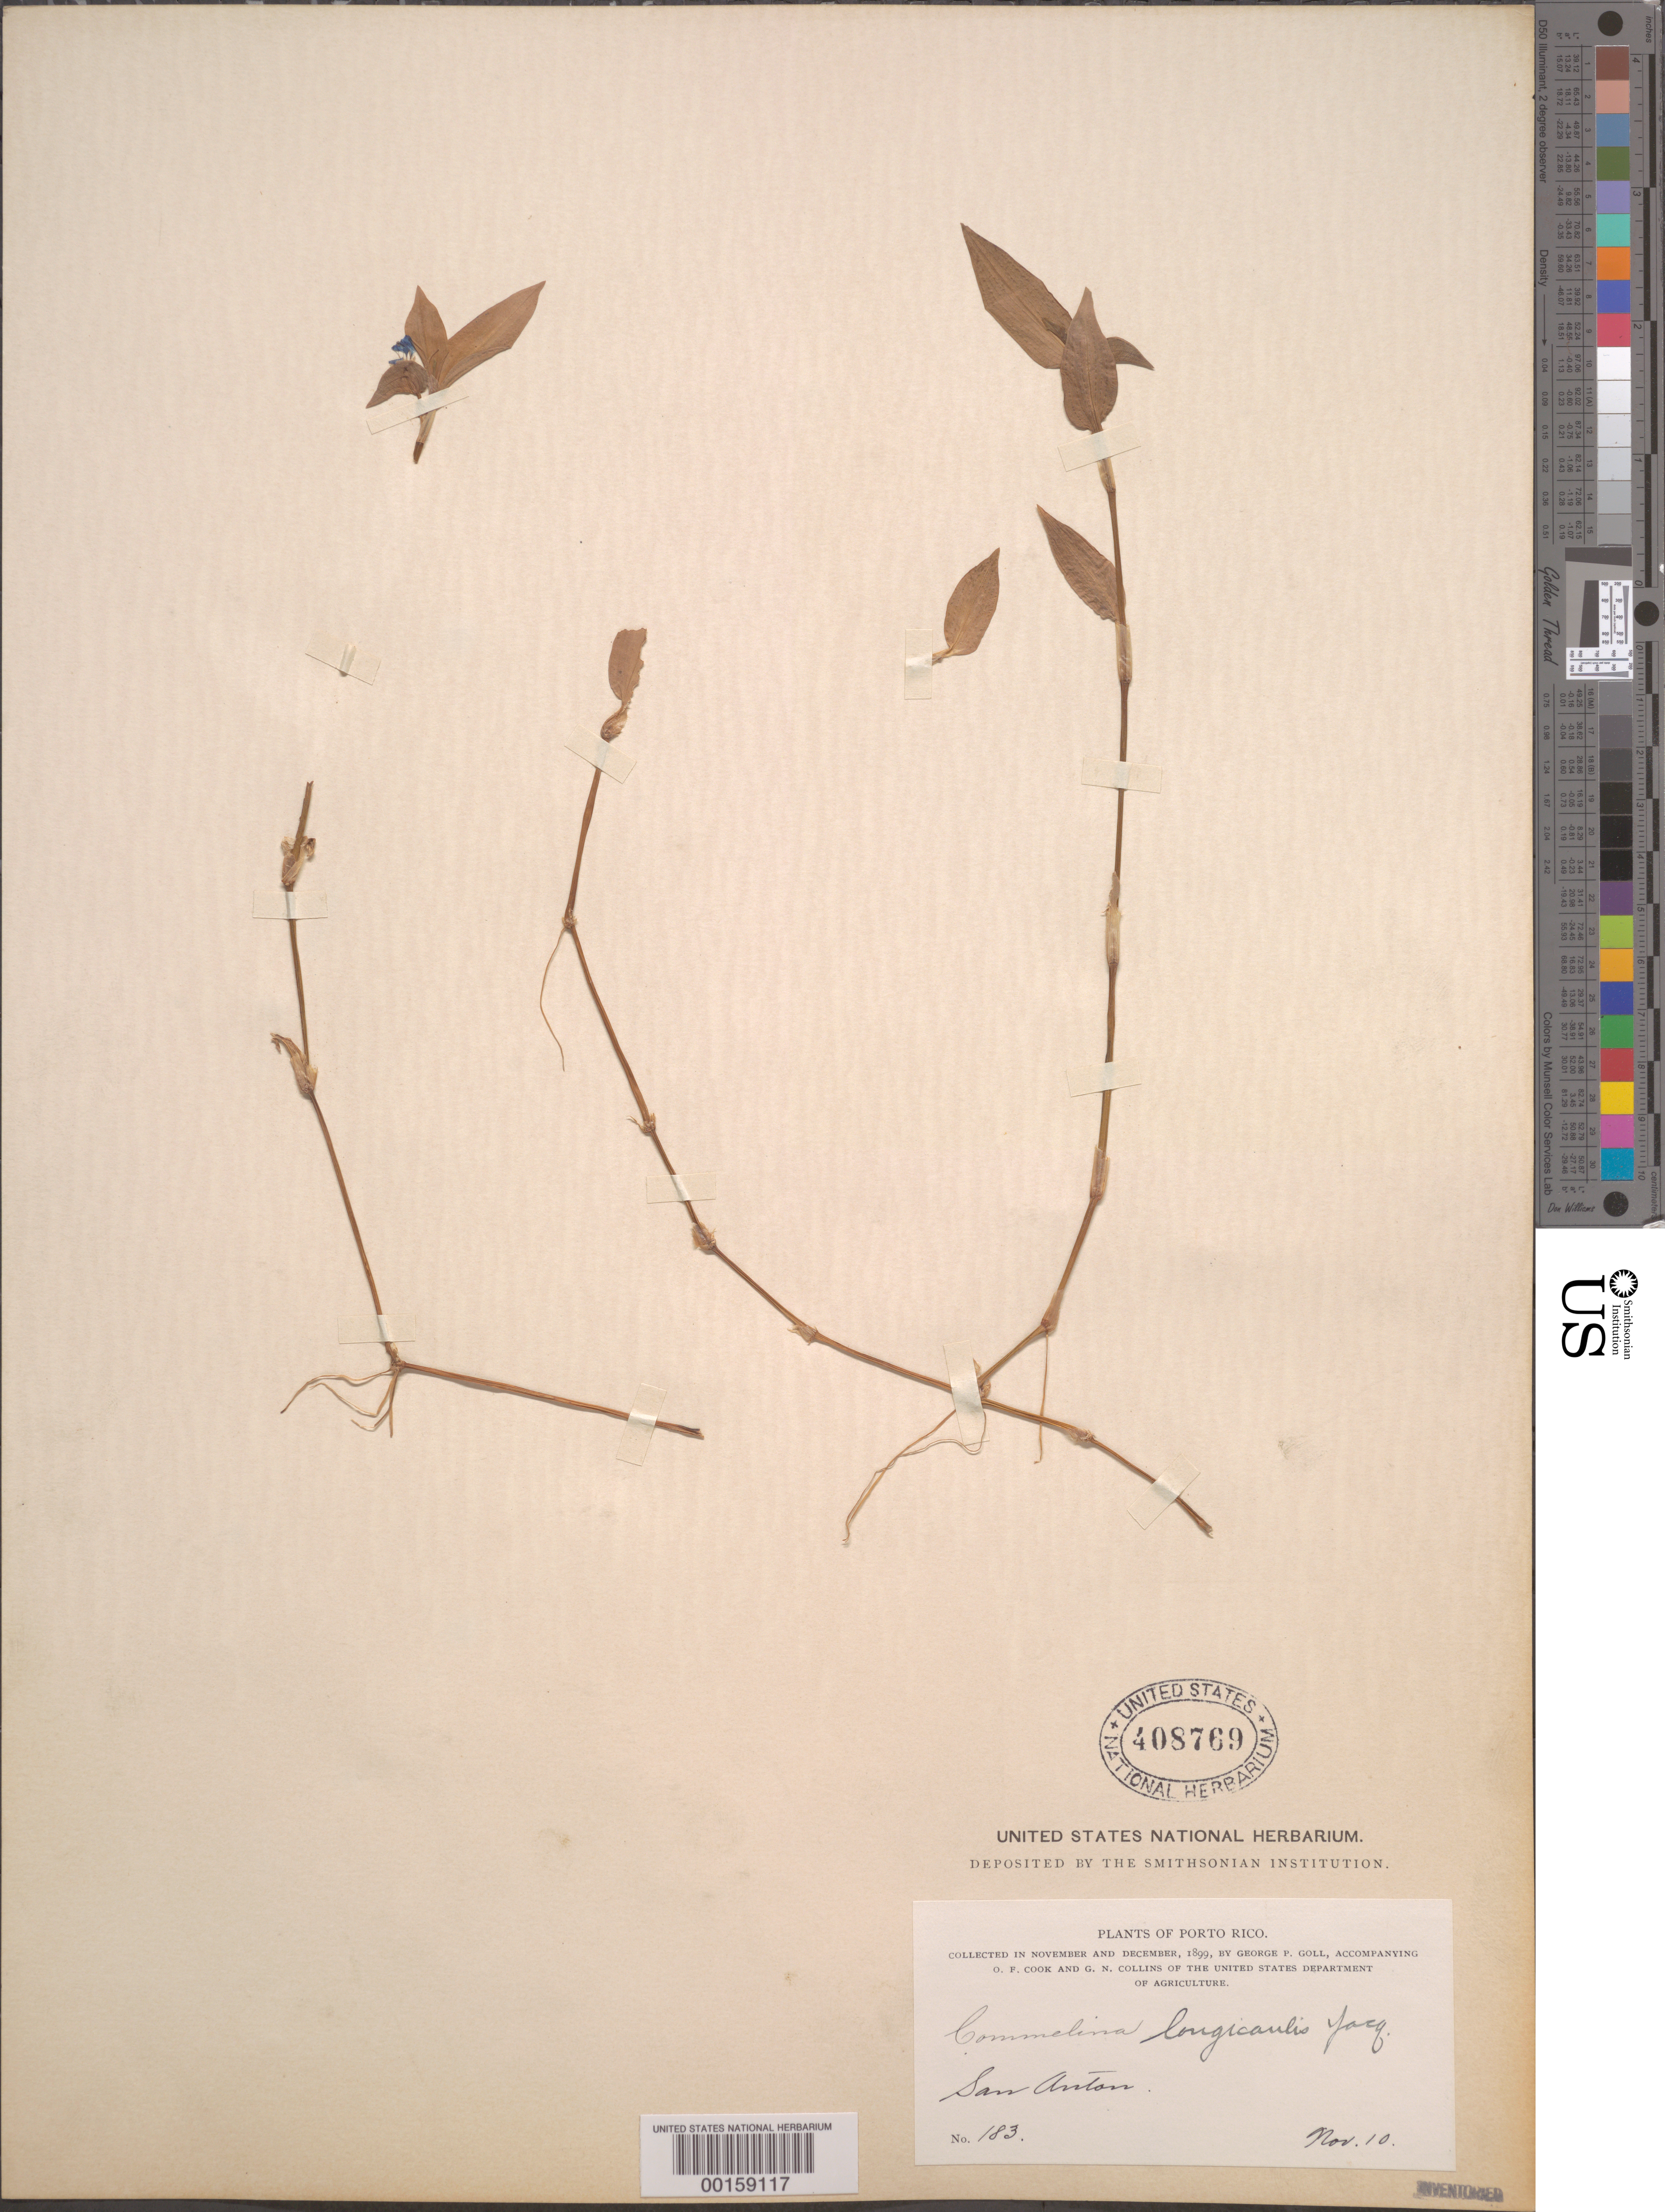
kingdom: Plantae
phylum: Tracheophyta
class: Liliopsida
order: Commelinales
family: Commelinaceae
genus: Commelina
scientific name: Commelina diffusa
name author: Burm. f.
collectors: G. Goll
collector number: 183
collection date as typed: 10 Nov 1899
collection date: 1899-11-10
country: Puerto Rico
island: Greater Antilles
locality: San anton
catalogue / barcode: US 408769